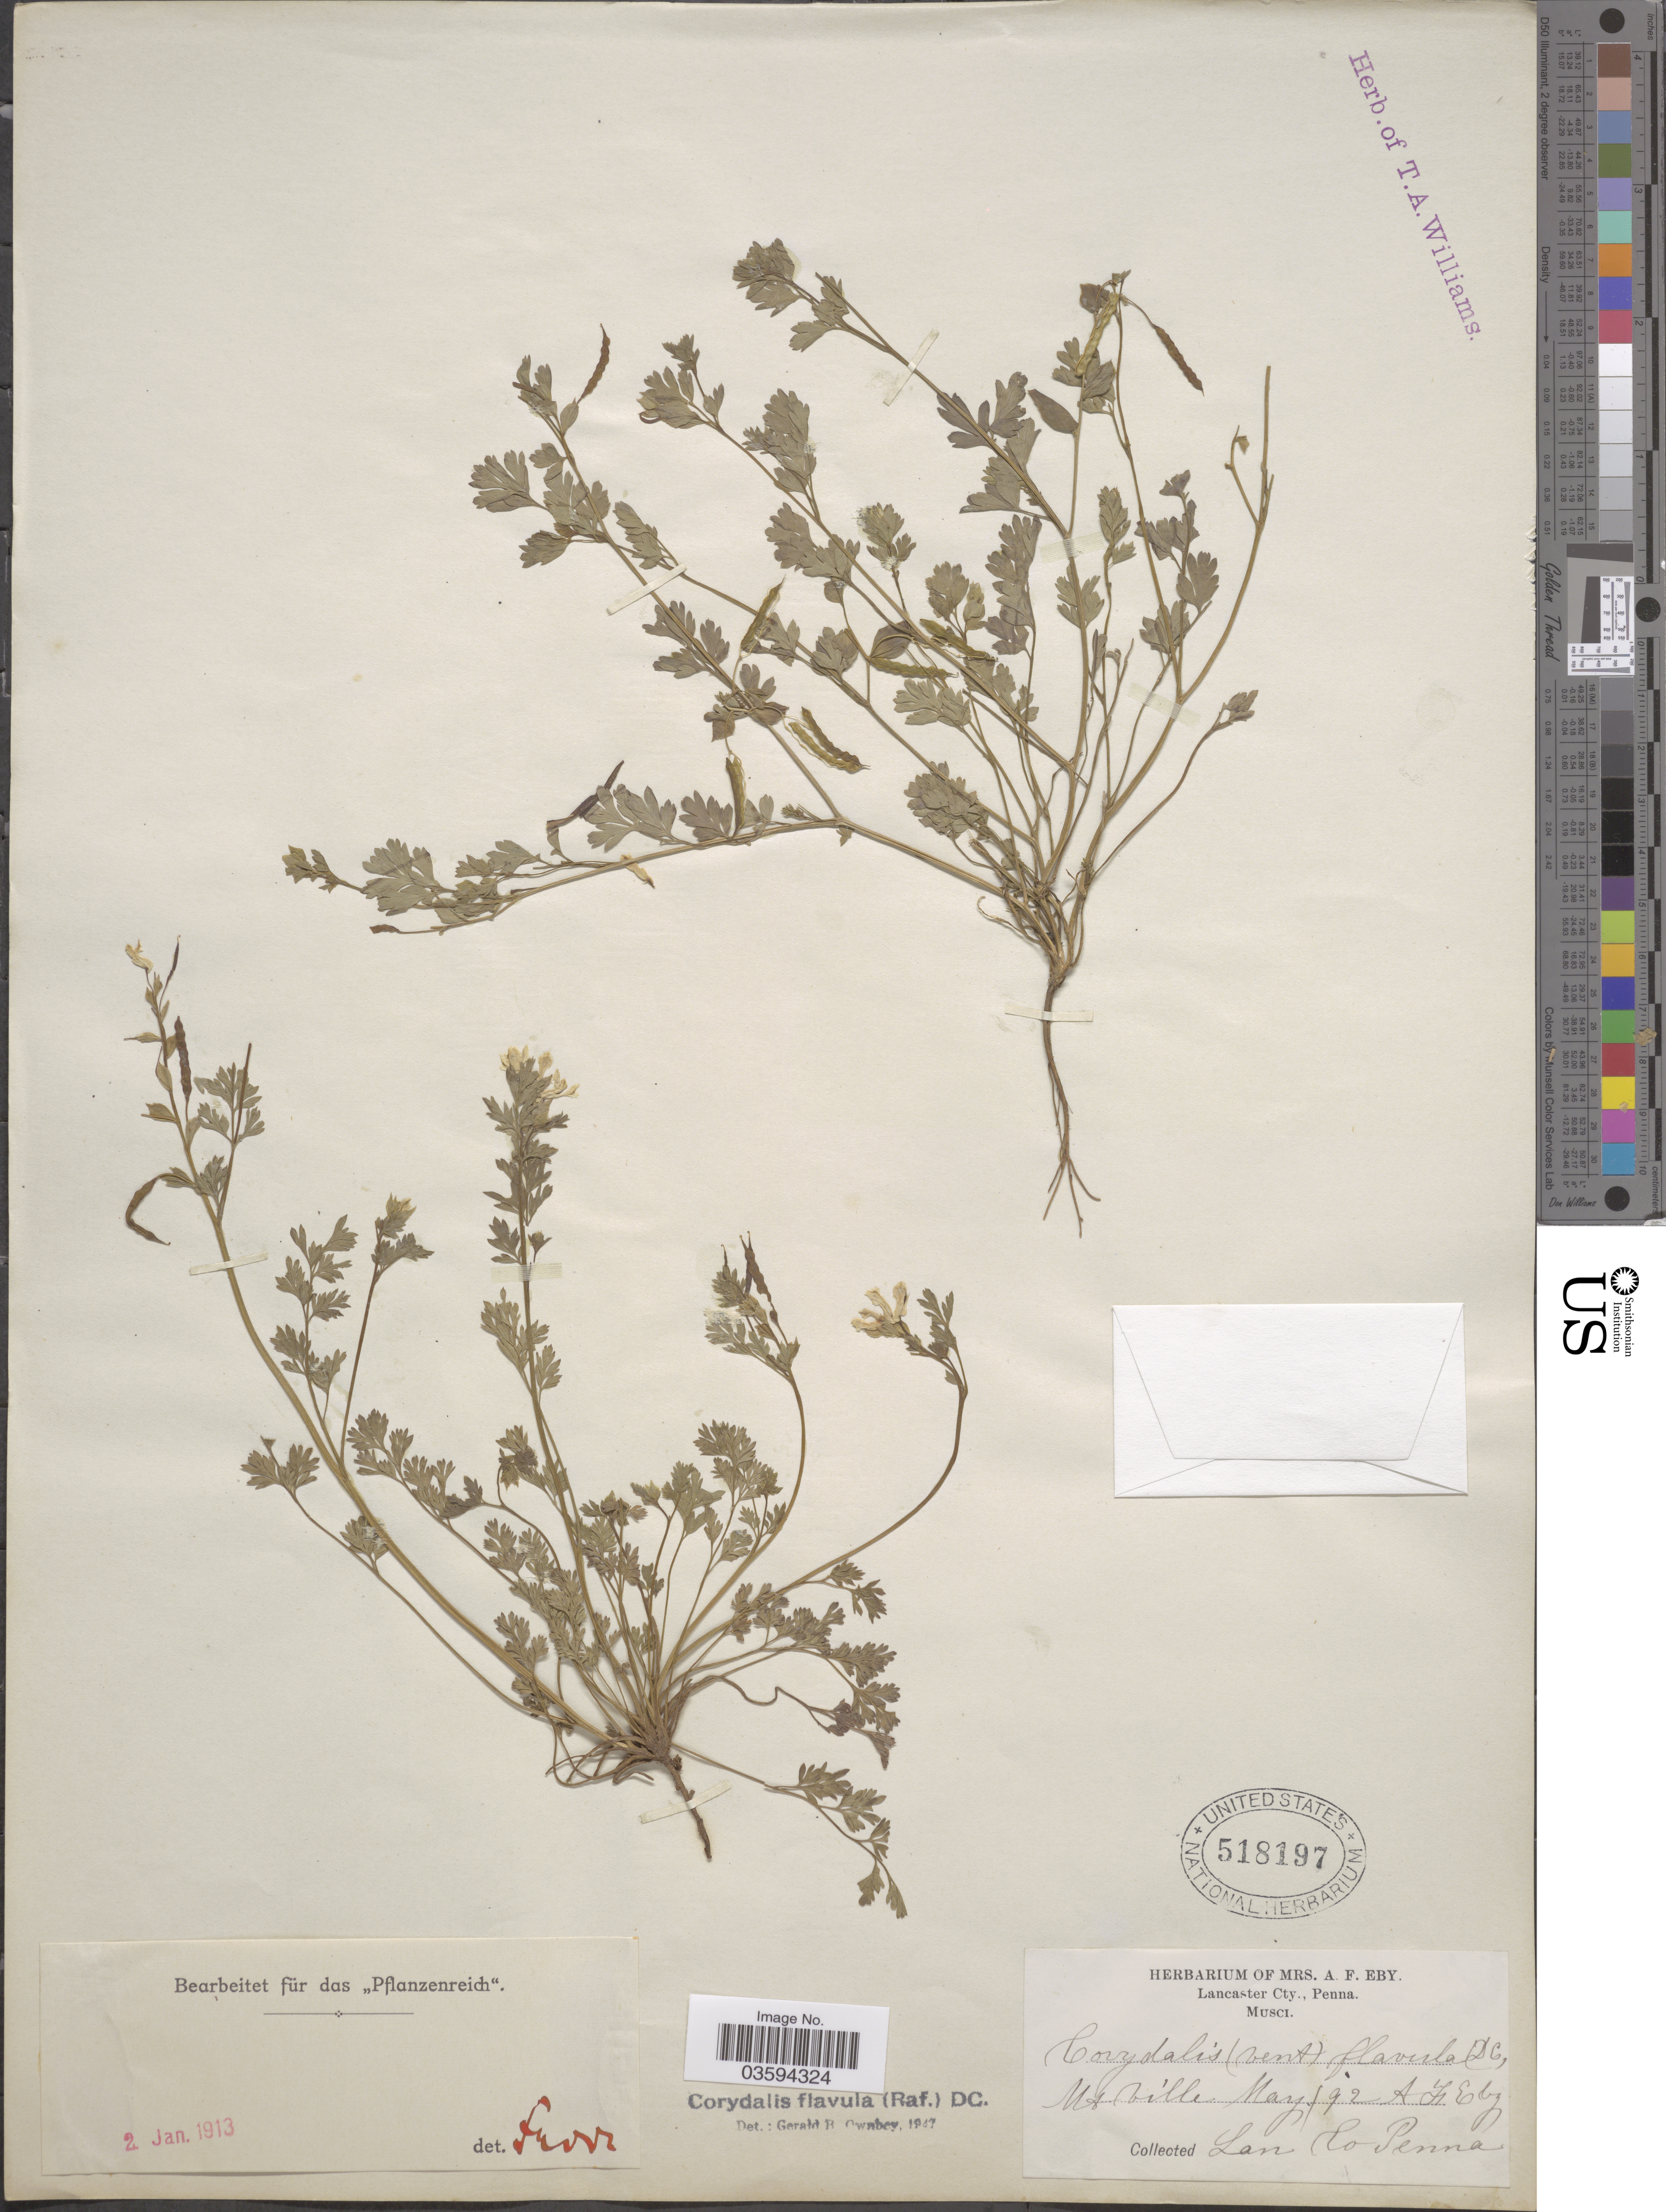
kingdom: Plantae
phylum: Tracheophyta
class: Magnoliopsida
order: Ranunculales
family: Papaveraceae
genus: Corydalis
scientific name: Corydalis flavula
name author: (Raf.) DC.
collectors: Mrs. A. F. Eby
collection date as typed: Transcribed d/m/y: /5/92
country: United States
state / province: Pennsylvania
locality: Lancaster Cty., Penna. Musci. Mt. Ville. Lan Co.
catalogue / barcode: US 518197